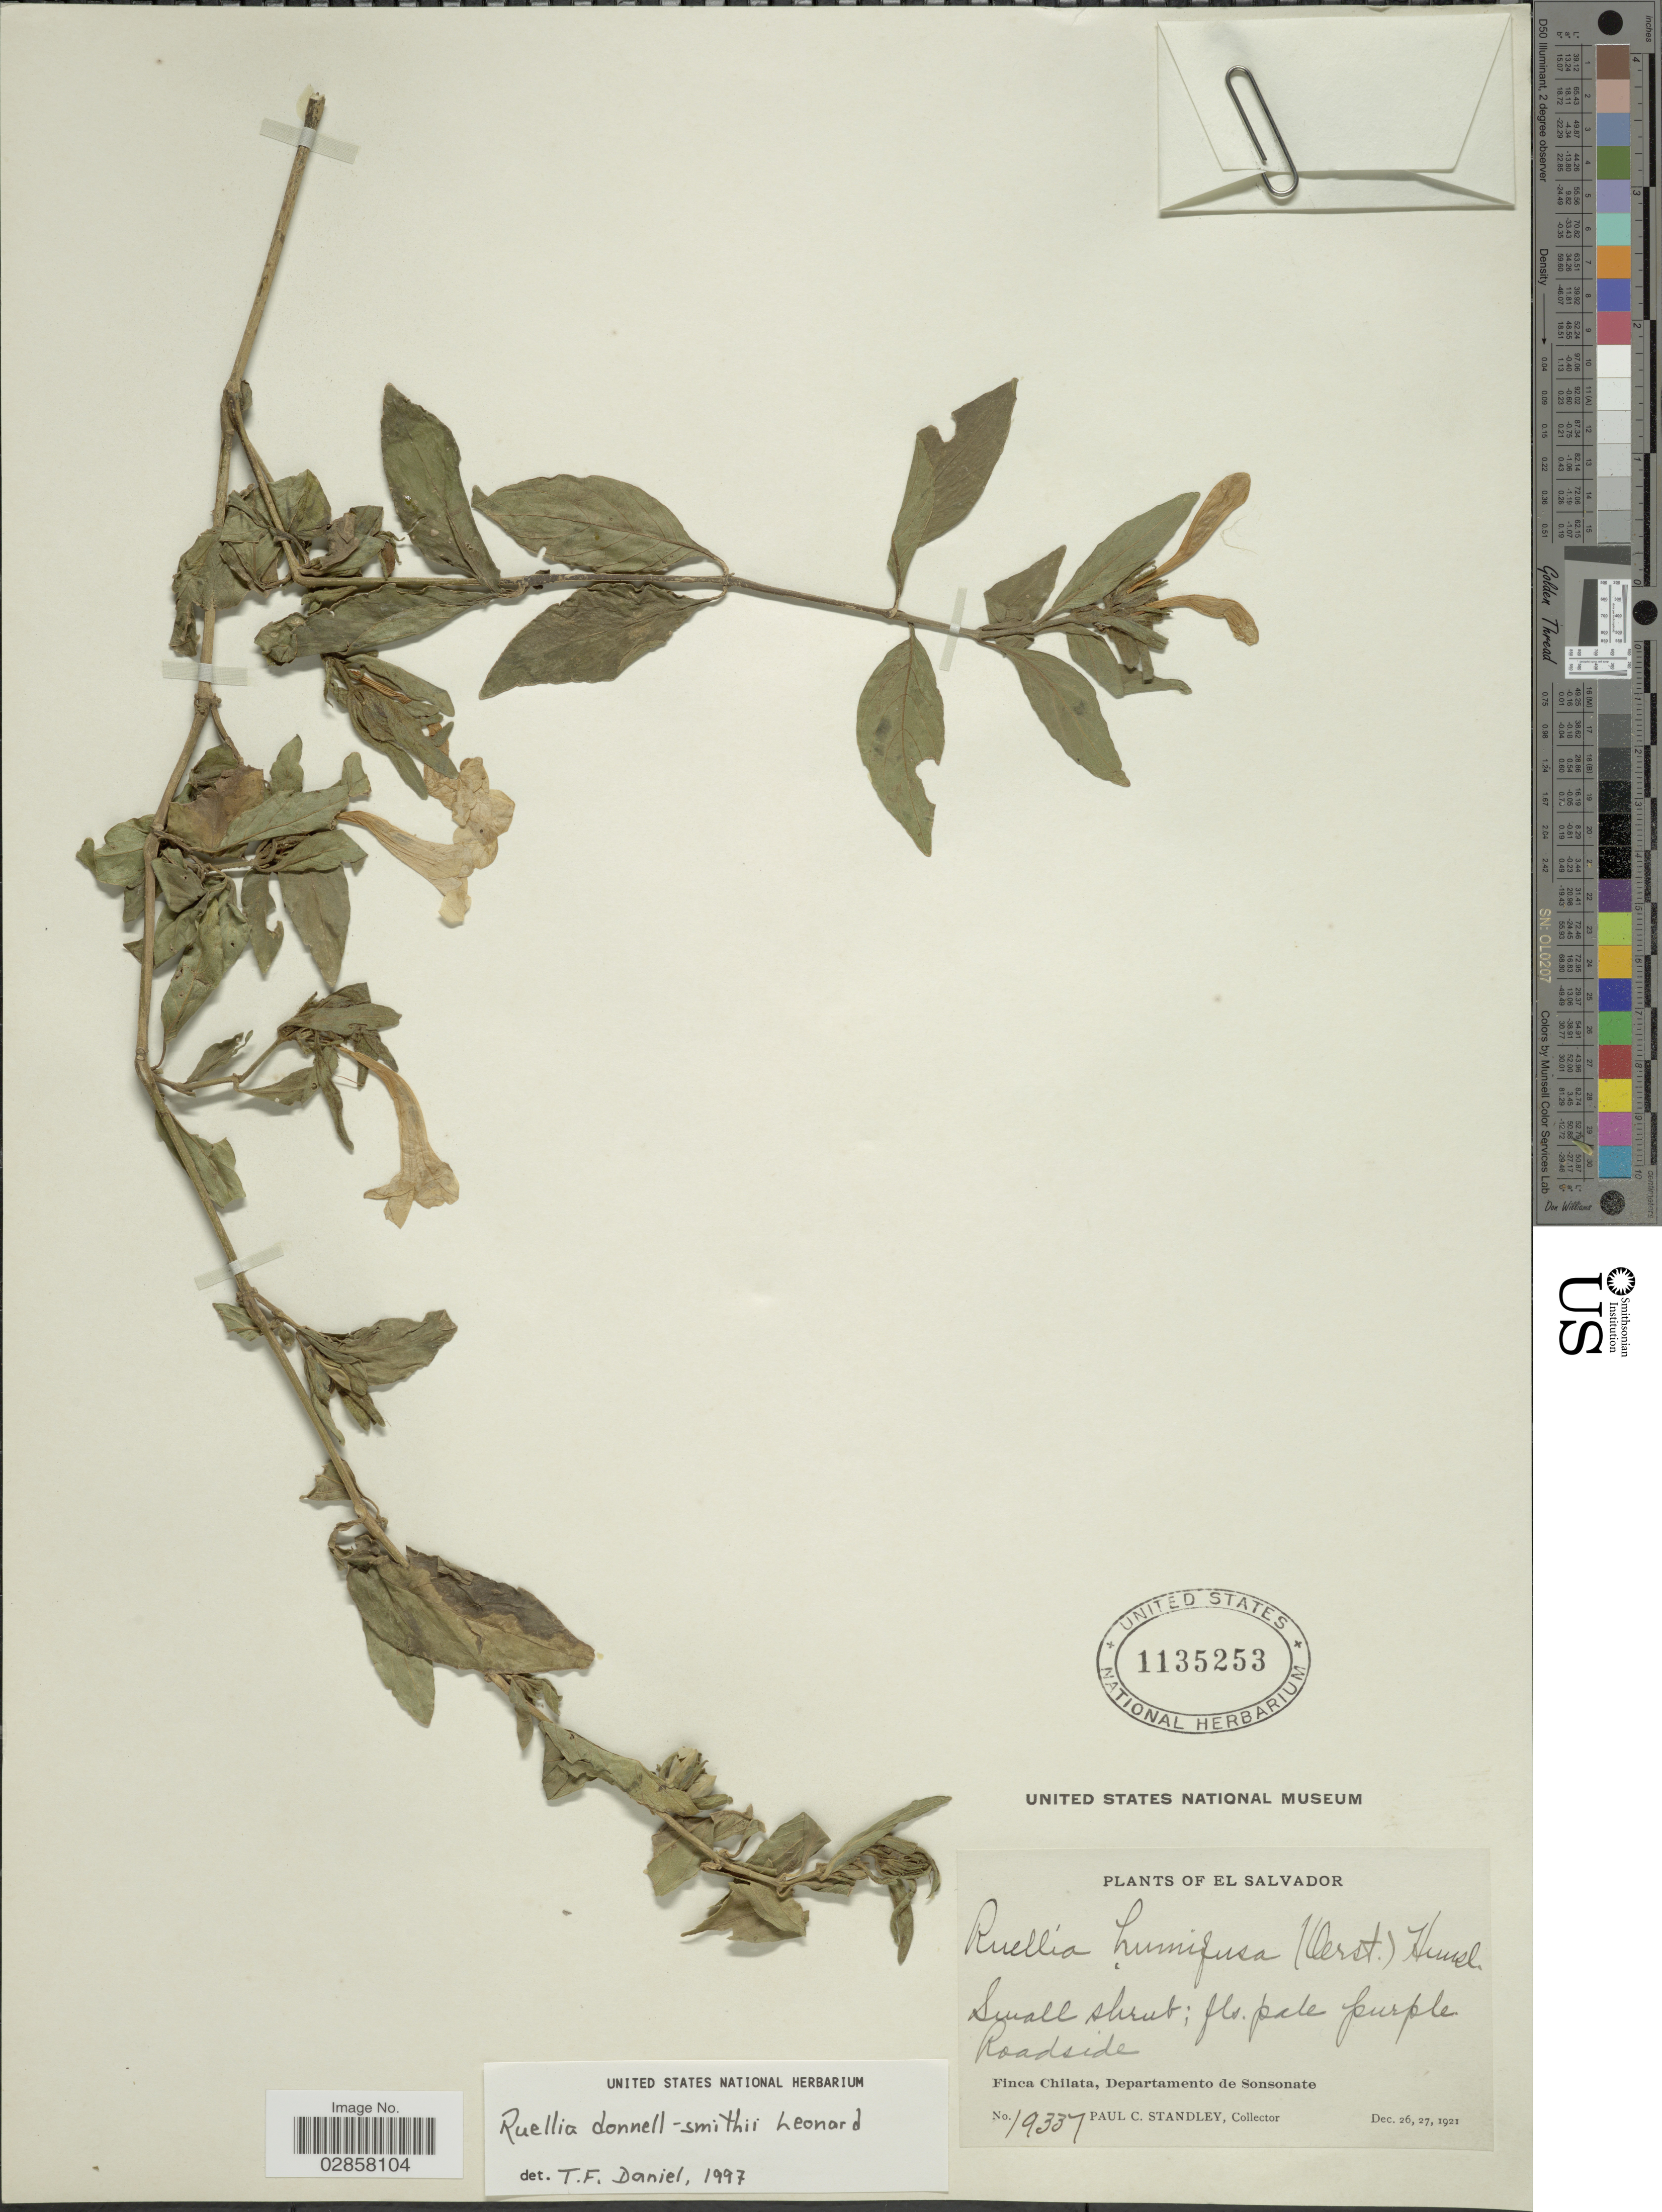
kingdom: Plantae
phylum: Tracheophyta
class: Magnoliopsida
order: Lamiales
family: Acanthaceae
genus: Ruellia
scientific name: Ruellia donnell-smithii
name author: Leonard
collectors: P. C. Standley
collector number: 19337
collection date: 1921-12-26/1921-12-27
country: El Salvador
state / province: Sonsonate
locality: Roadside. Finca Chilata, Departamento de Sonsonate.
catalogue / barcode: US 1135253